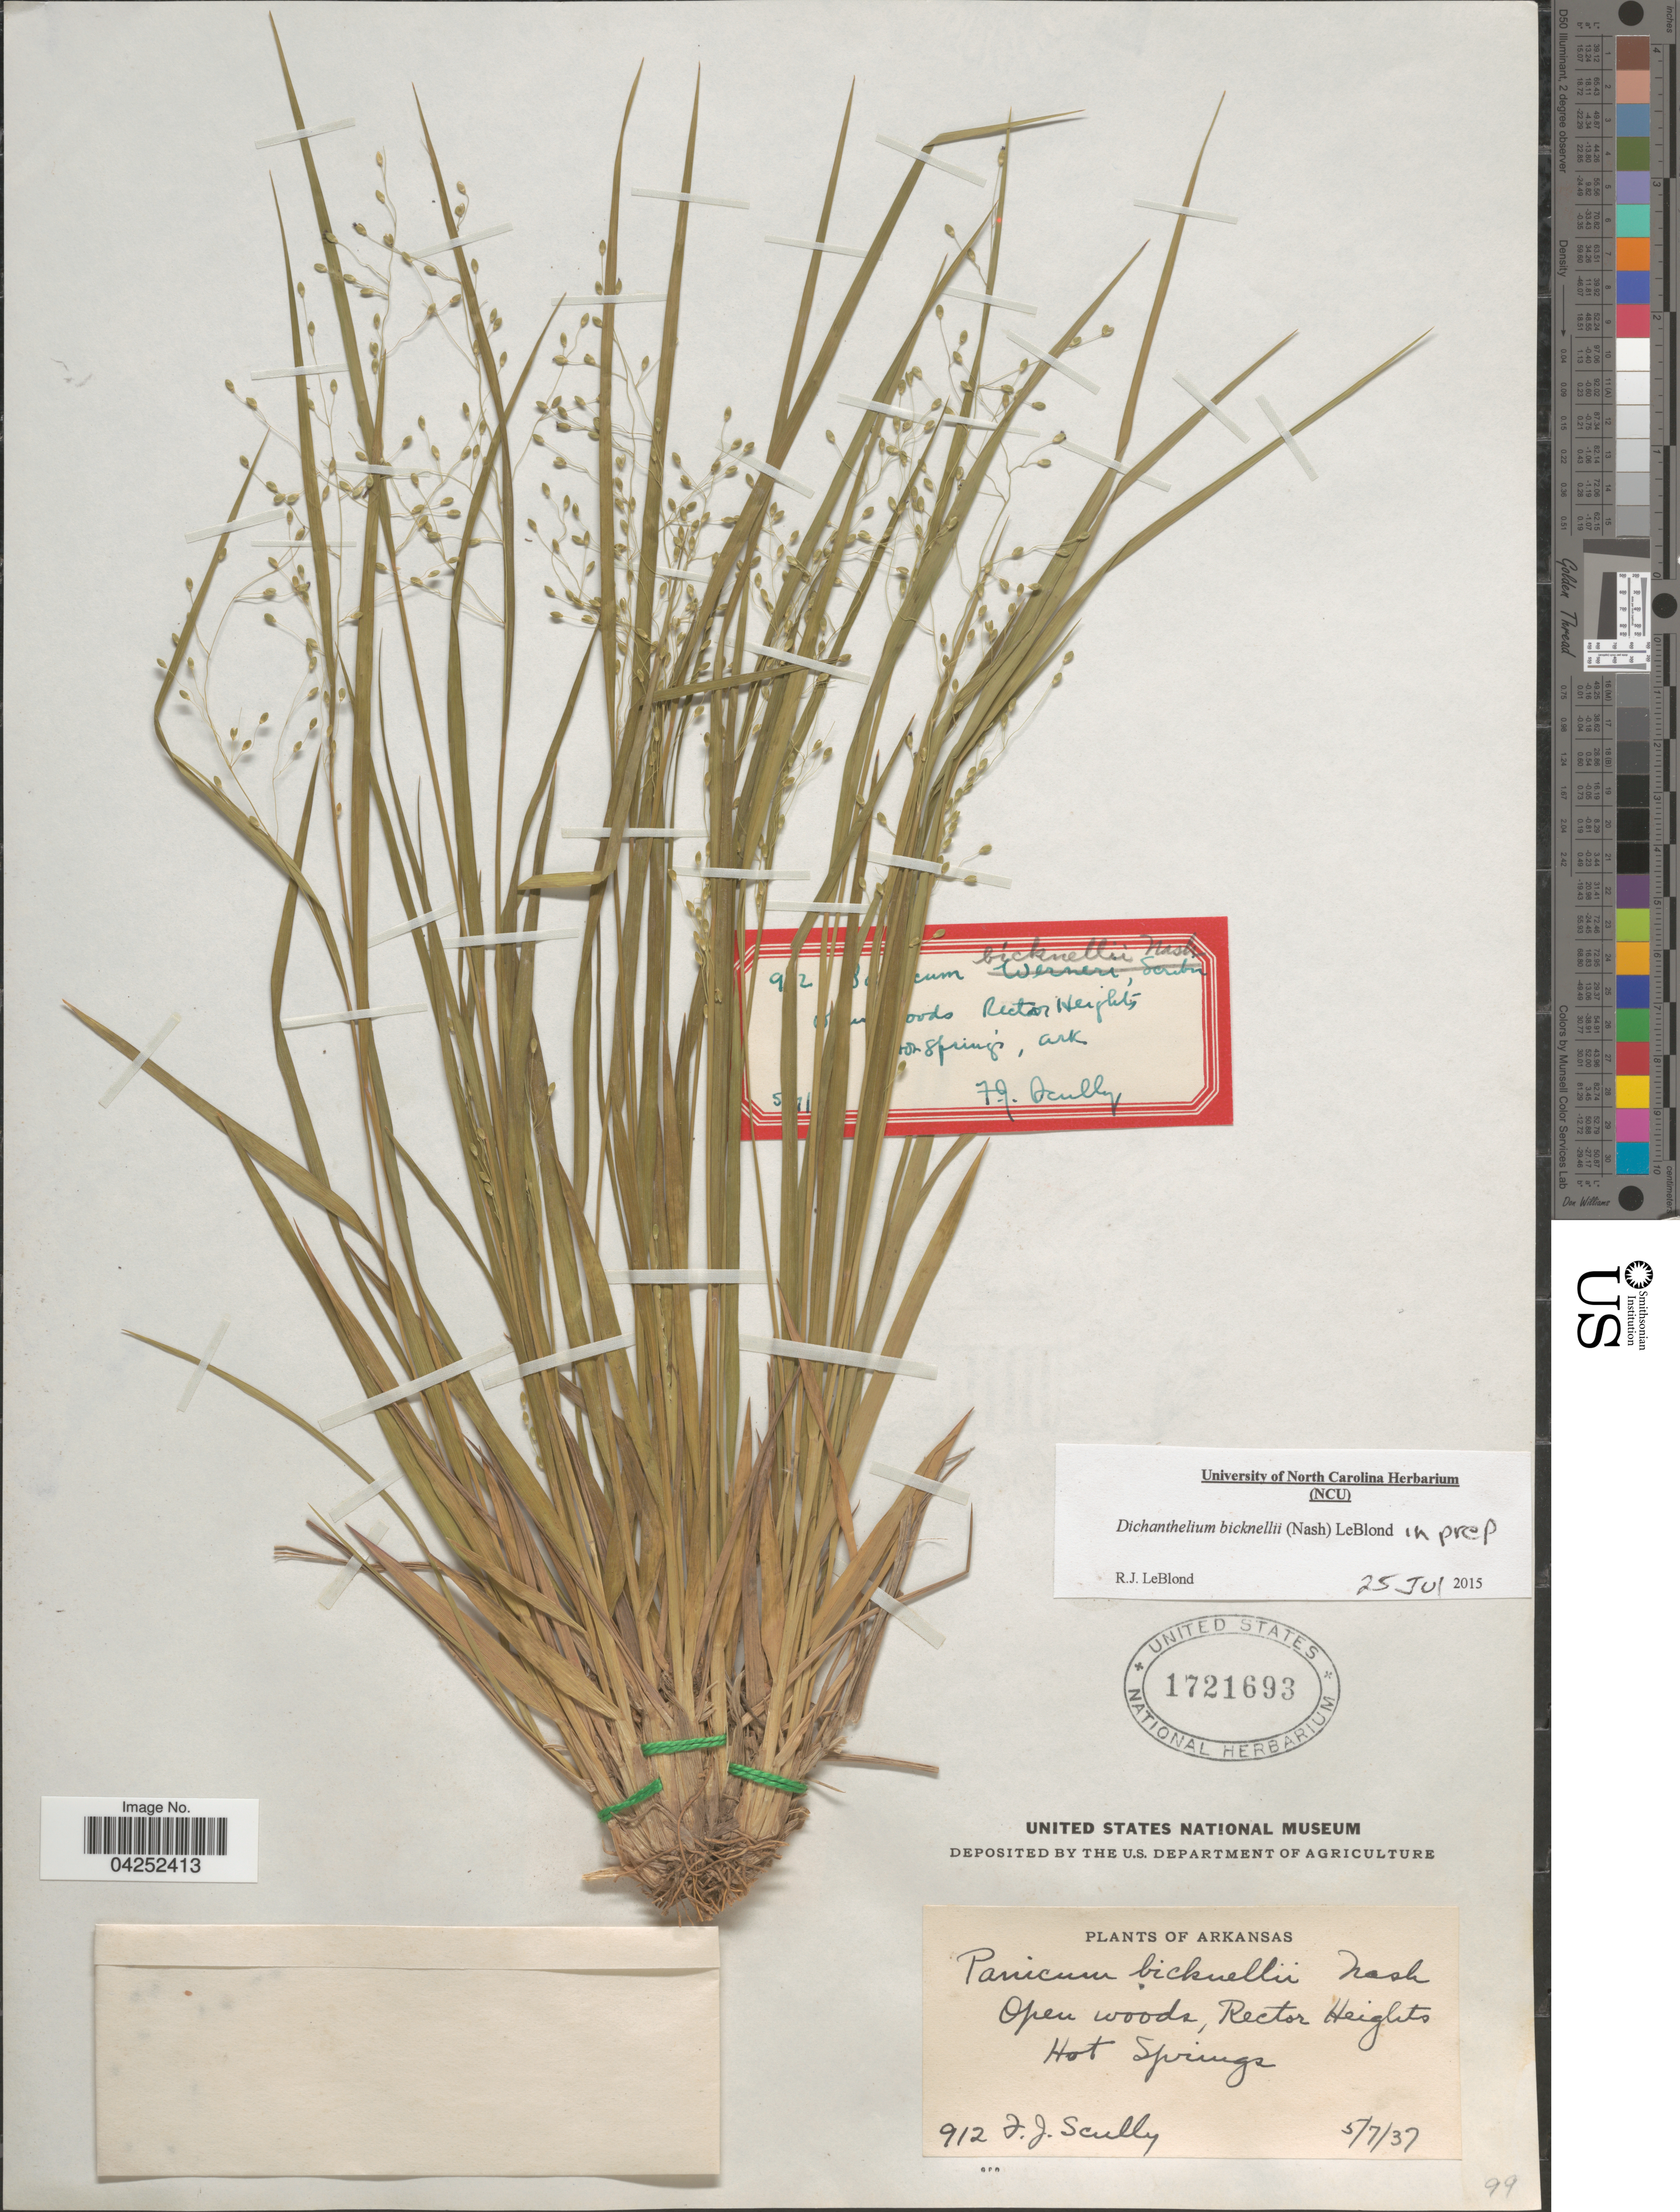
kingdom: Plantae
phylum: Tracheophyta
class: Liliopsida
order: Poales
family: Poaceae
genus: Dichanthelium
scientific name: Dichanthelium bicknellii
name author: (Nash) LeBlond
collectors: F. Scully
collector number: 912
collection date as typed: Transcribed d/m/y: 7/5/37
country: United States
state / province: Arkansas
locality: Open woods, Rector Heights. Hot Springs.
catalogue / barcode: US 1721693